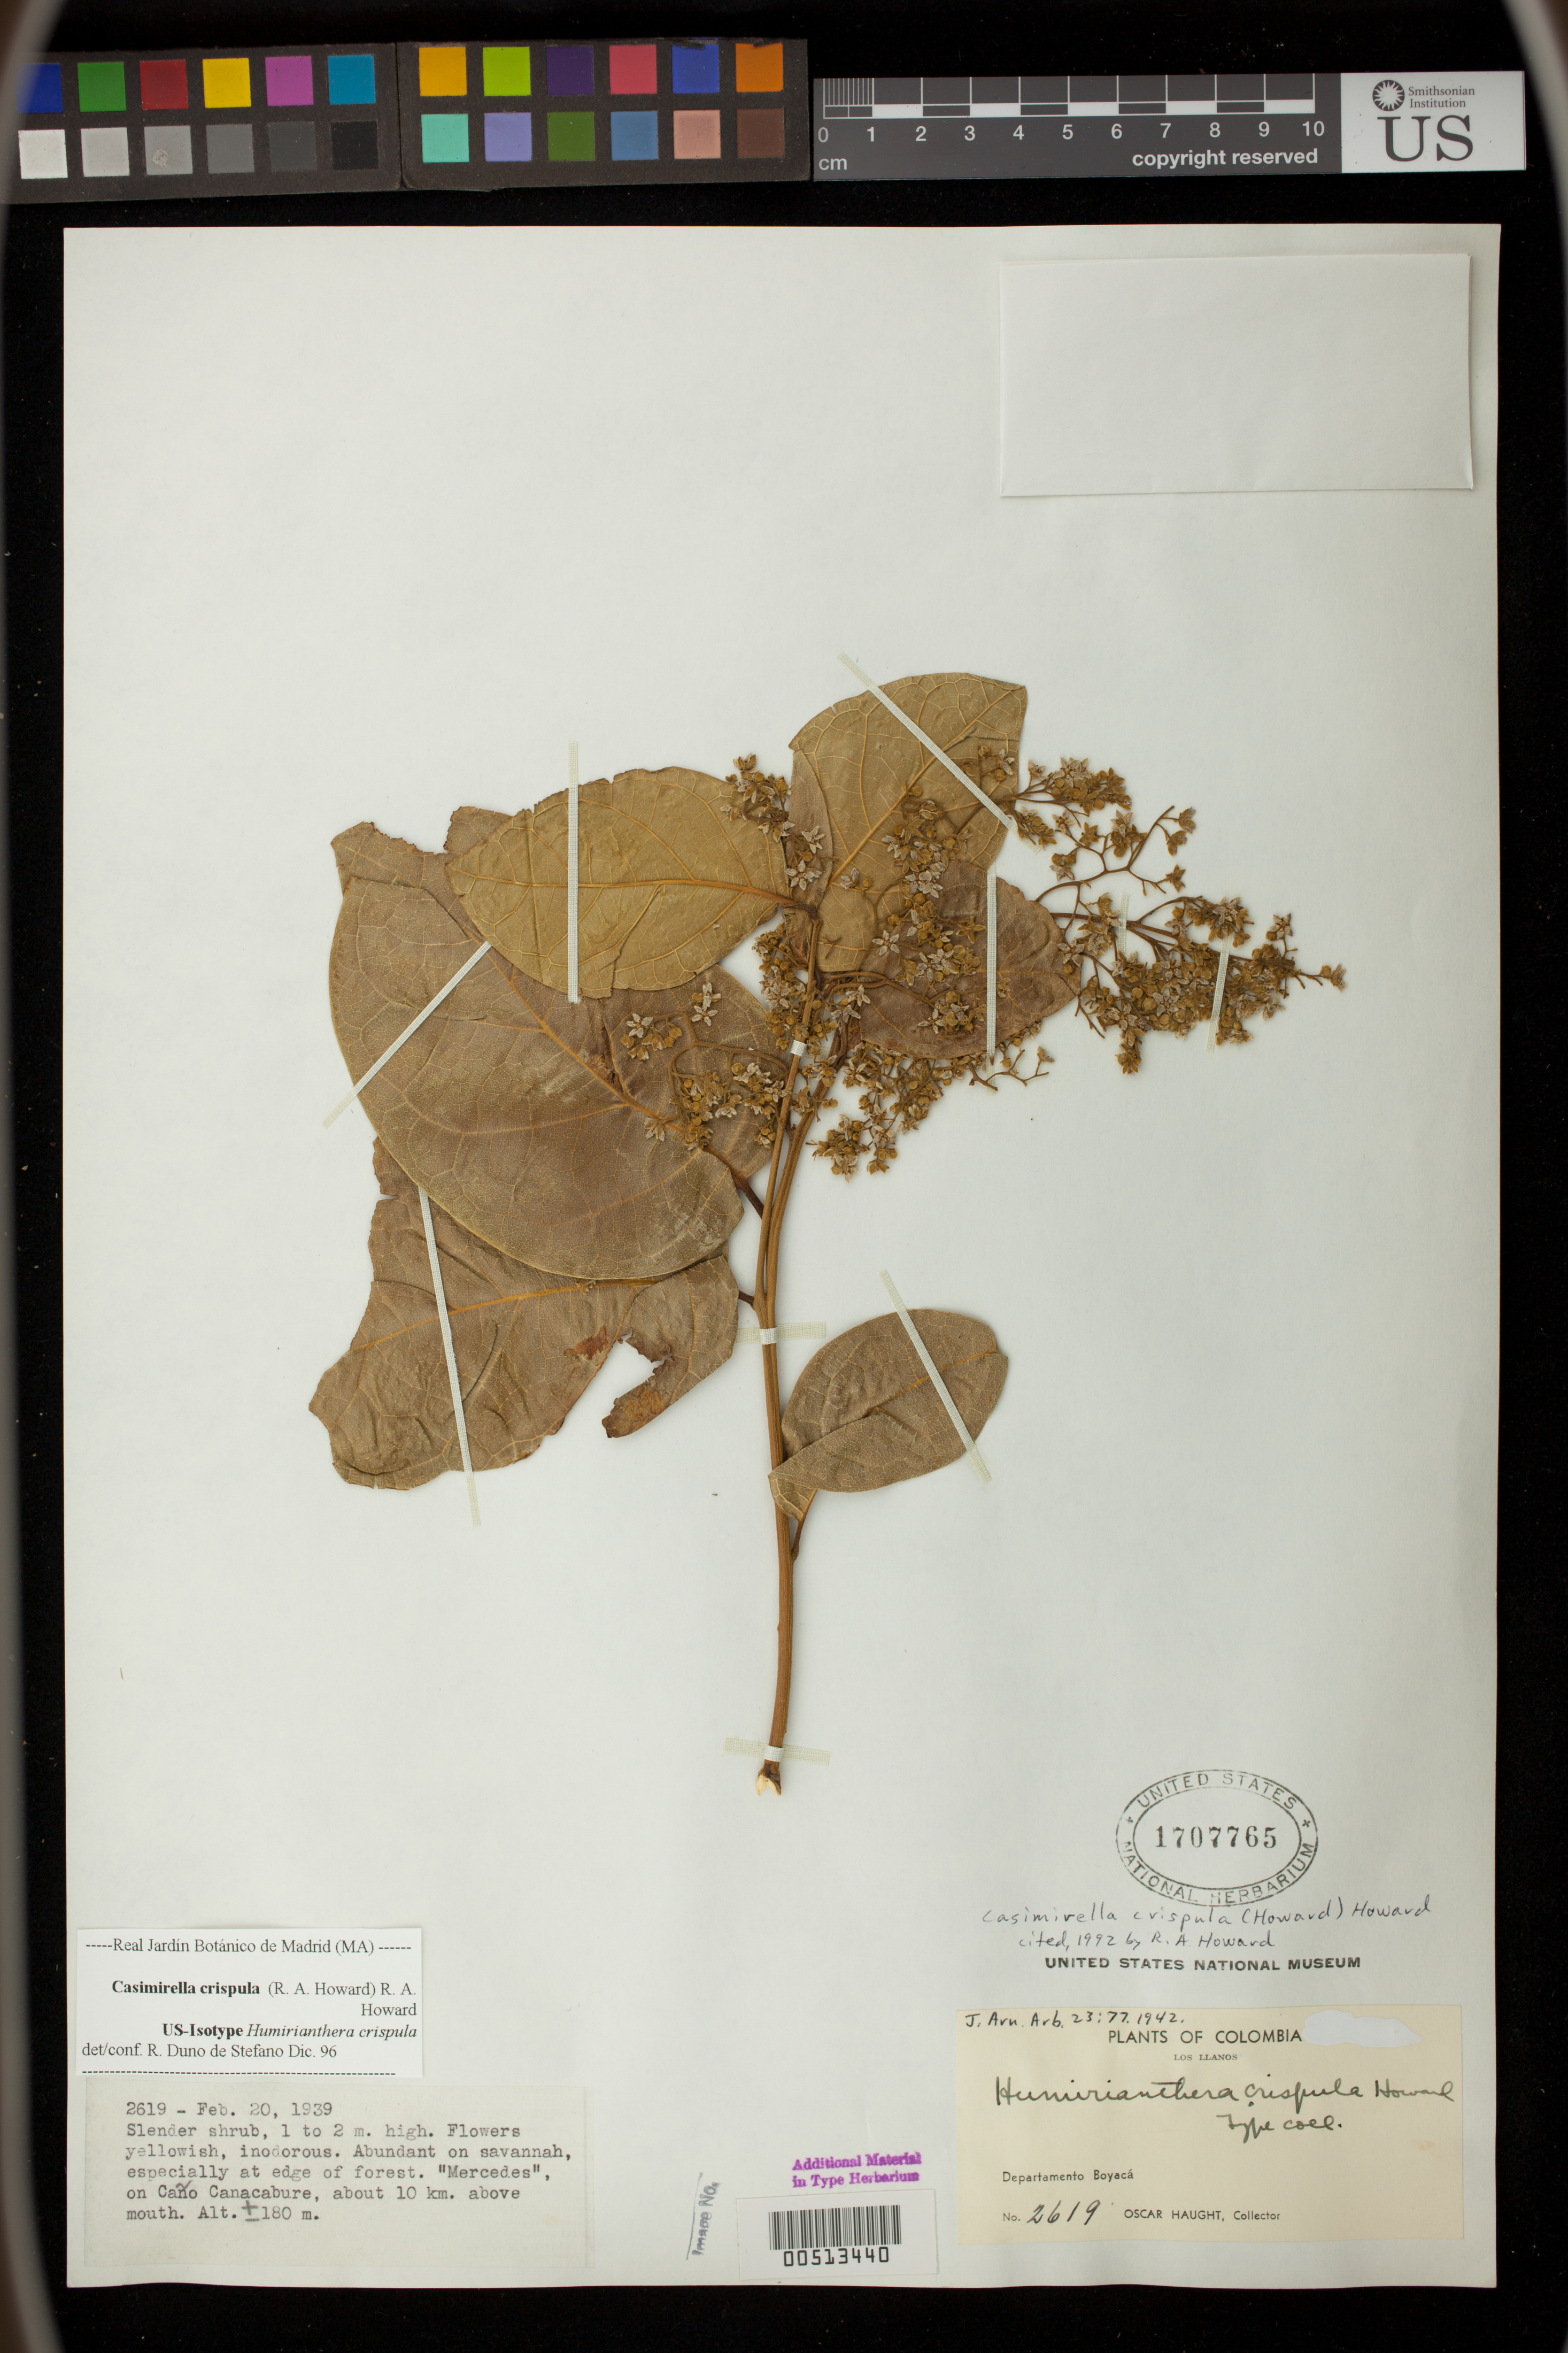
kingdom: Plantae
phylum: Tracheophyta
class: Magnoliopsida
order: Icacinales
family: Icacinaceae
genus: Humirianthera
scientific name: Humirianthera crispula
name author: R.A. Howard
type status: Isotype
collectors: O. L. Haught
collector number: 2619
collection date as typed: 20 Feb 1939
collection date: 1939-02-20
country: Colombia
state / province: Boyacá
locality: Los Llanos, Caño Canacabure.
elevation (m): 180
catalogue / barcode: US 1707765